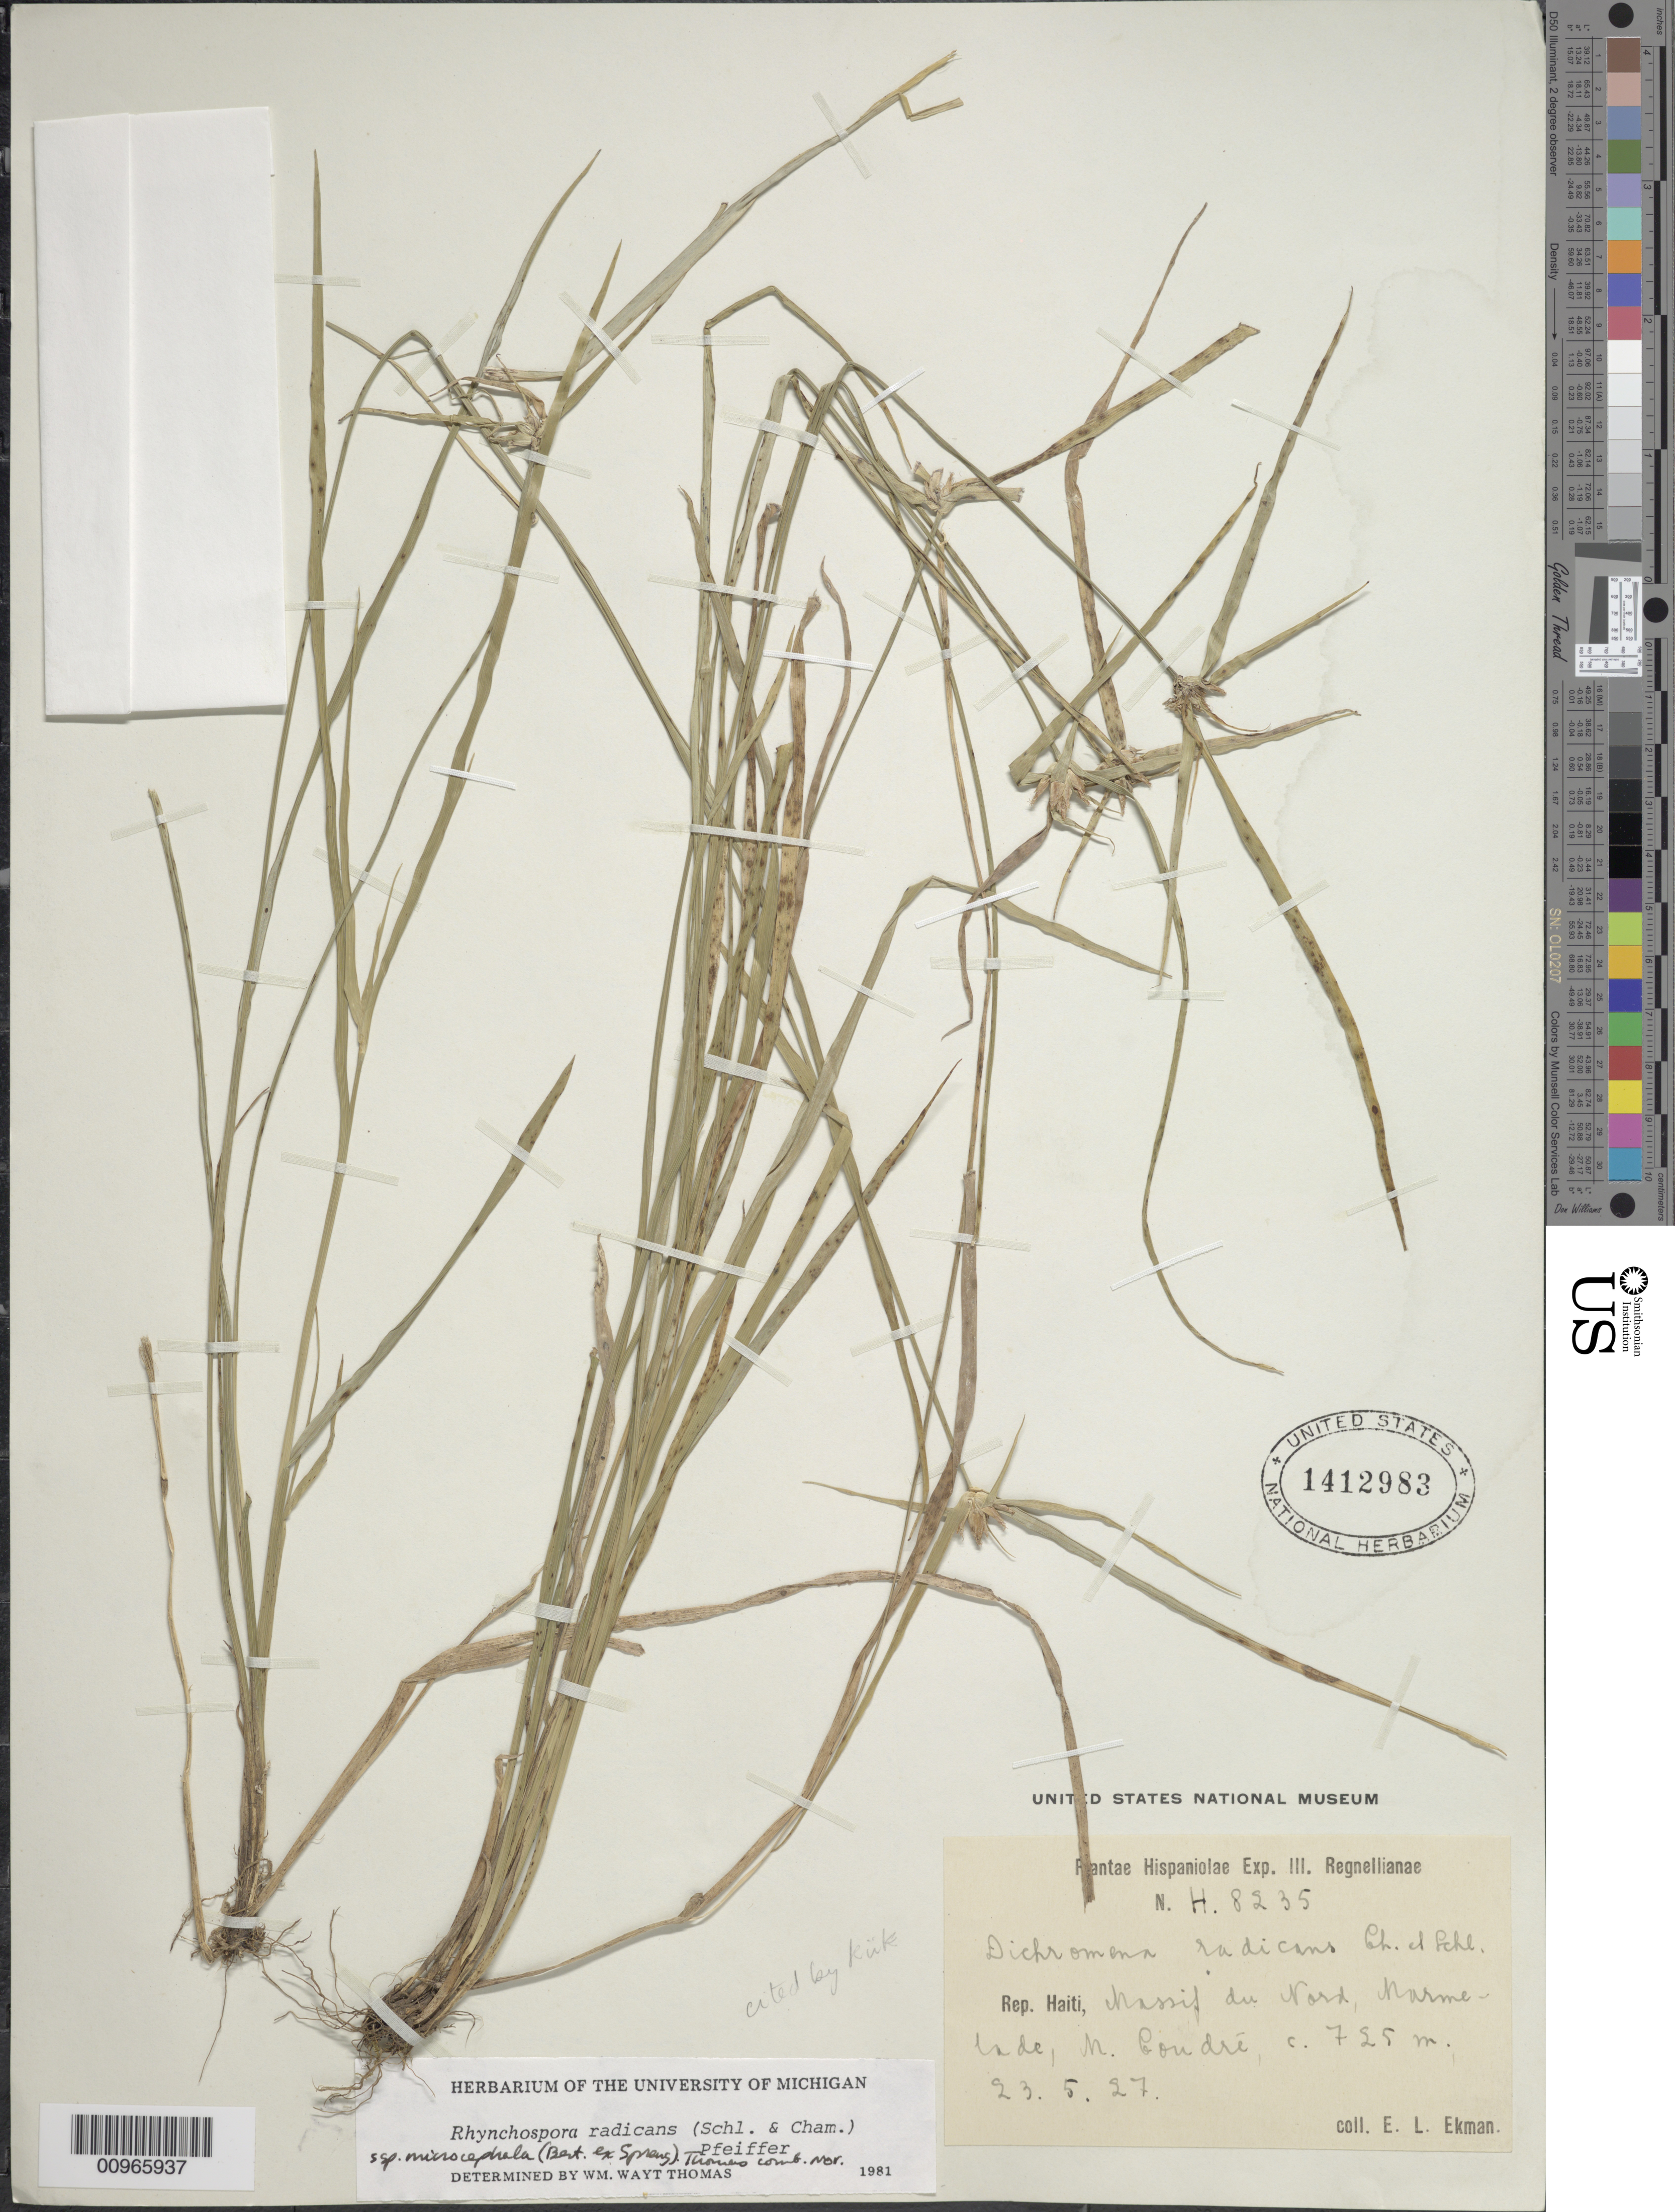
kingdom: Plantae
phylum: Tracheophyta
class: Liliopsida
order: Poales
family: Cyperaceae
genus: Rhynchospora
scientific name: Rhynchospora radicans subsp. microcephala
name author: (Bertero ex Spreng.) W.W. Thomas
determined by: Thomas, W. W., (NY), New York Botanical Garden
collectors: E. L. Ekman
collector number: H 8235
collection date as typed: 23 May 1927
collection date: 1927-05-23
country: Haiti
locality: Massif du Nord, Marmelade, M. Coudré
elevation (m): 725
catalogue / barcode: US 1412983